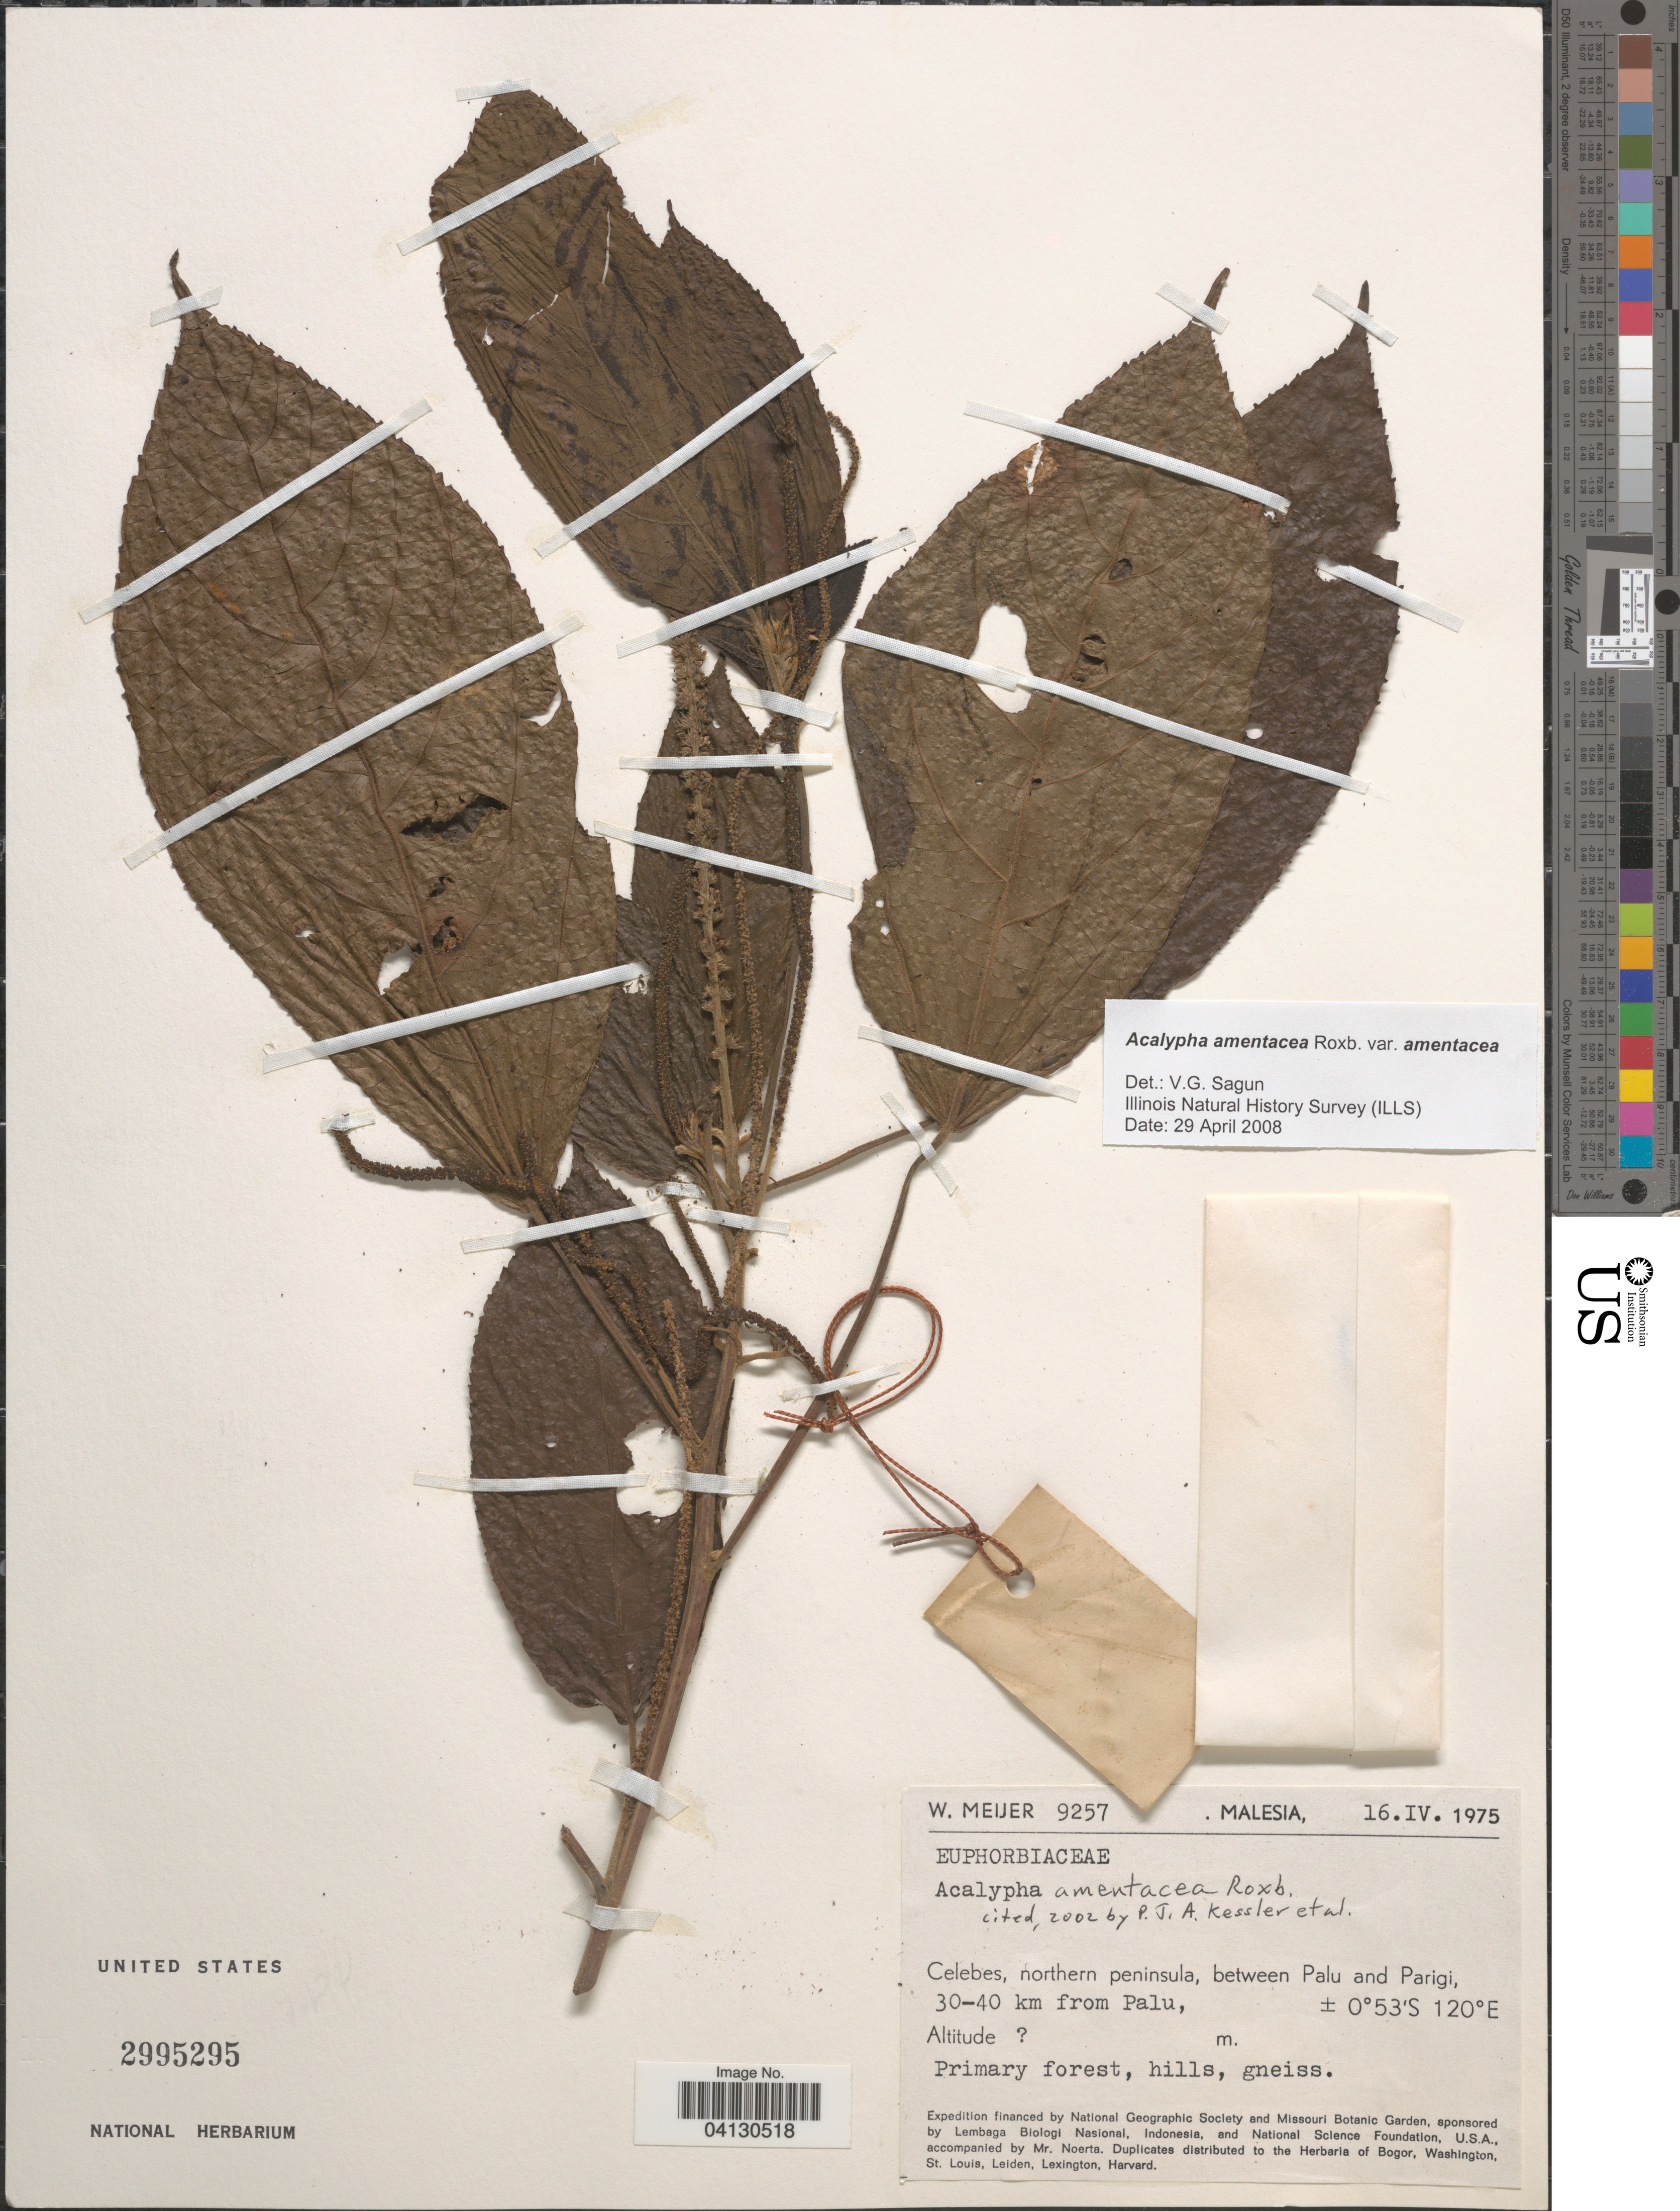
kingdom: Plantae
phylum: Tracheophyta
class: Magnoliopsida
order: Malpighiales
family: Euphorbiaceae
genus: Acalypha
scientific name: Acalypha amentacea var. amentacea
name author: Roxb.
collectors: W. Meijer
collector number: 9257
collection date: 1975-04-16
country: Malaysia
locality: Malesia. Celebes, northern peninsula, between Palu and Parigi, 30-40 km from Palu.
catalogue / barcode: US 2995295